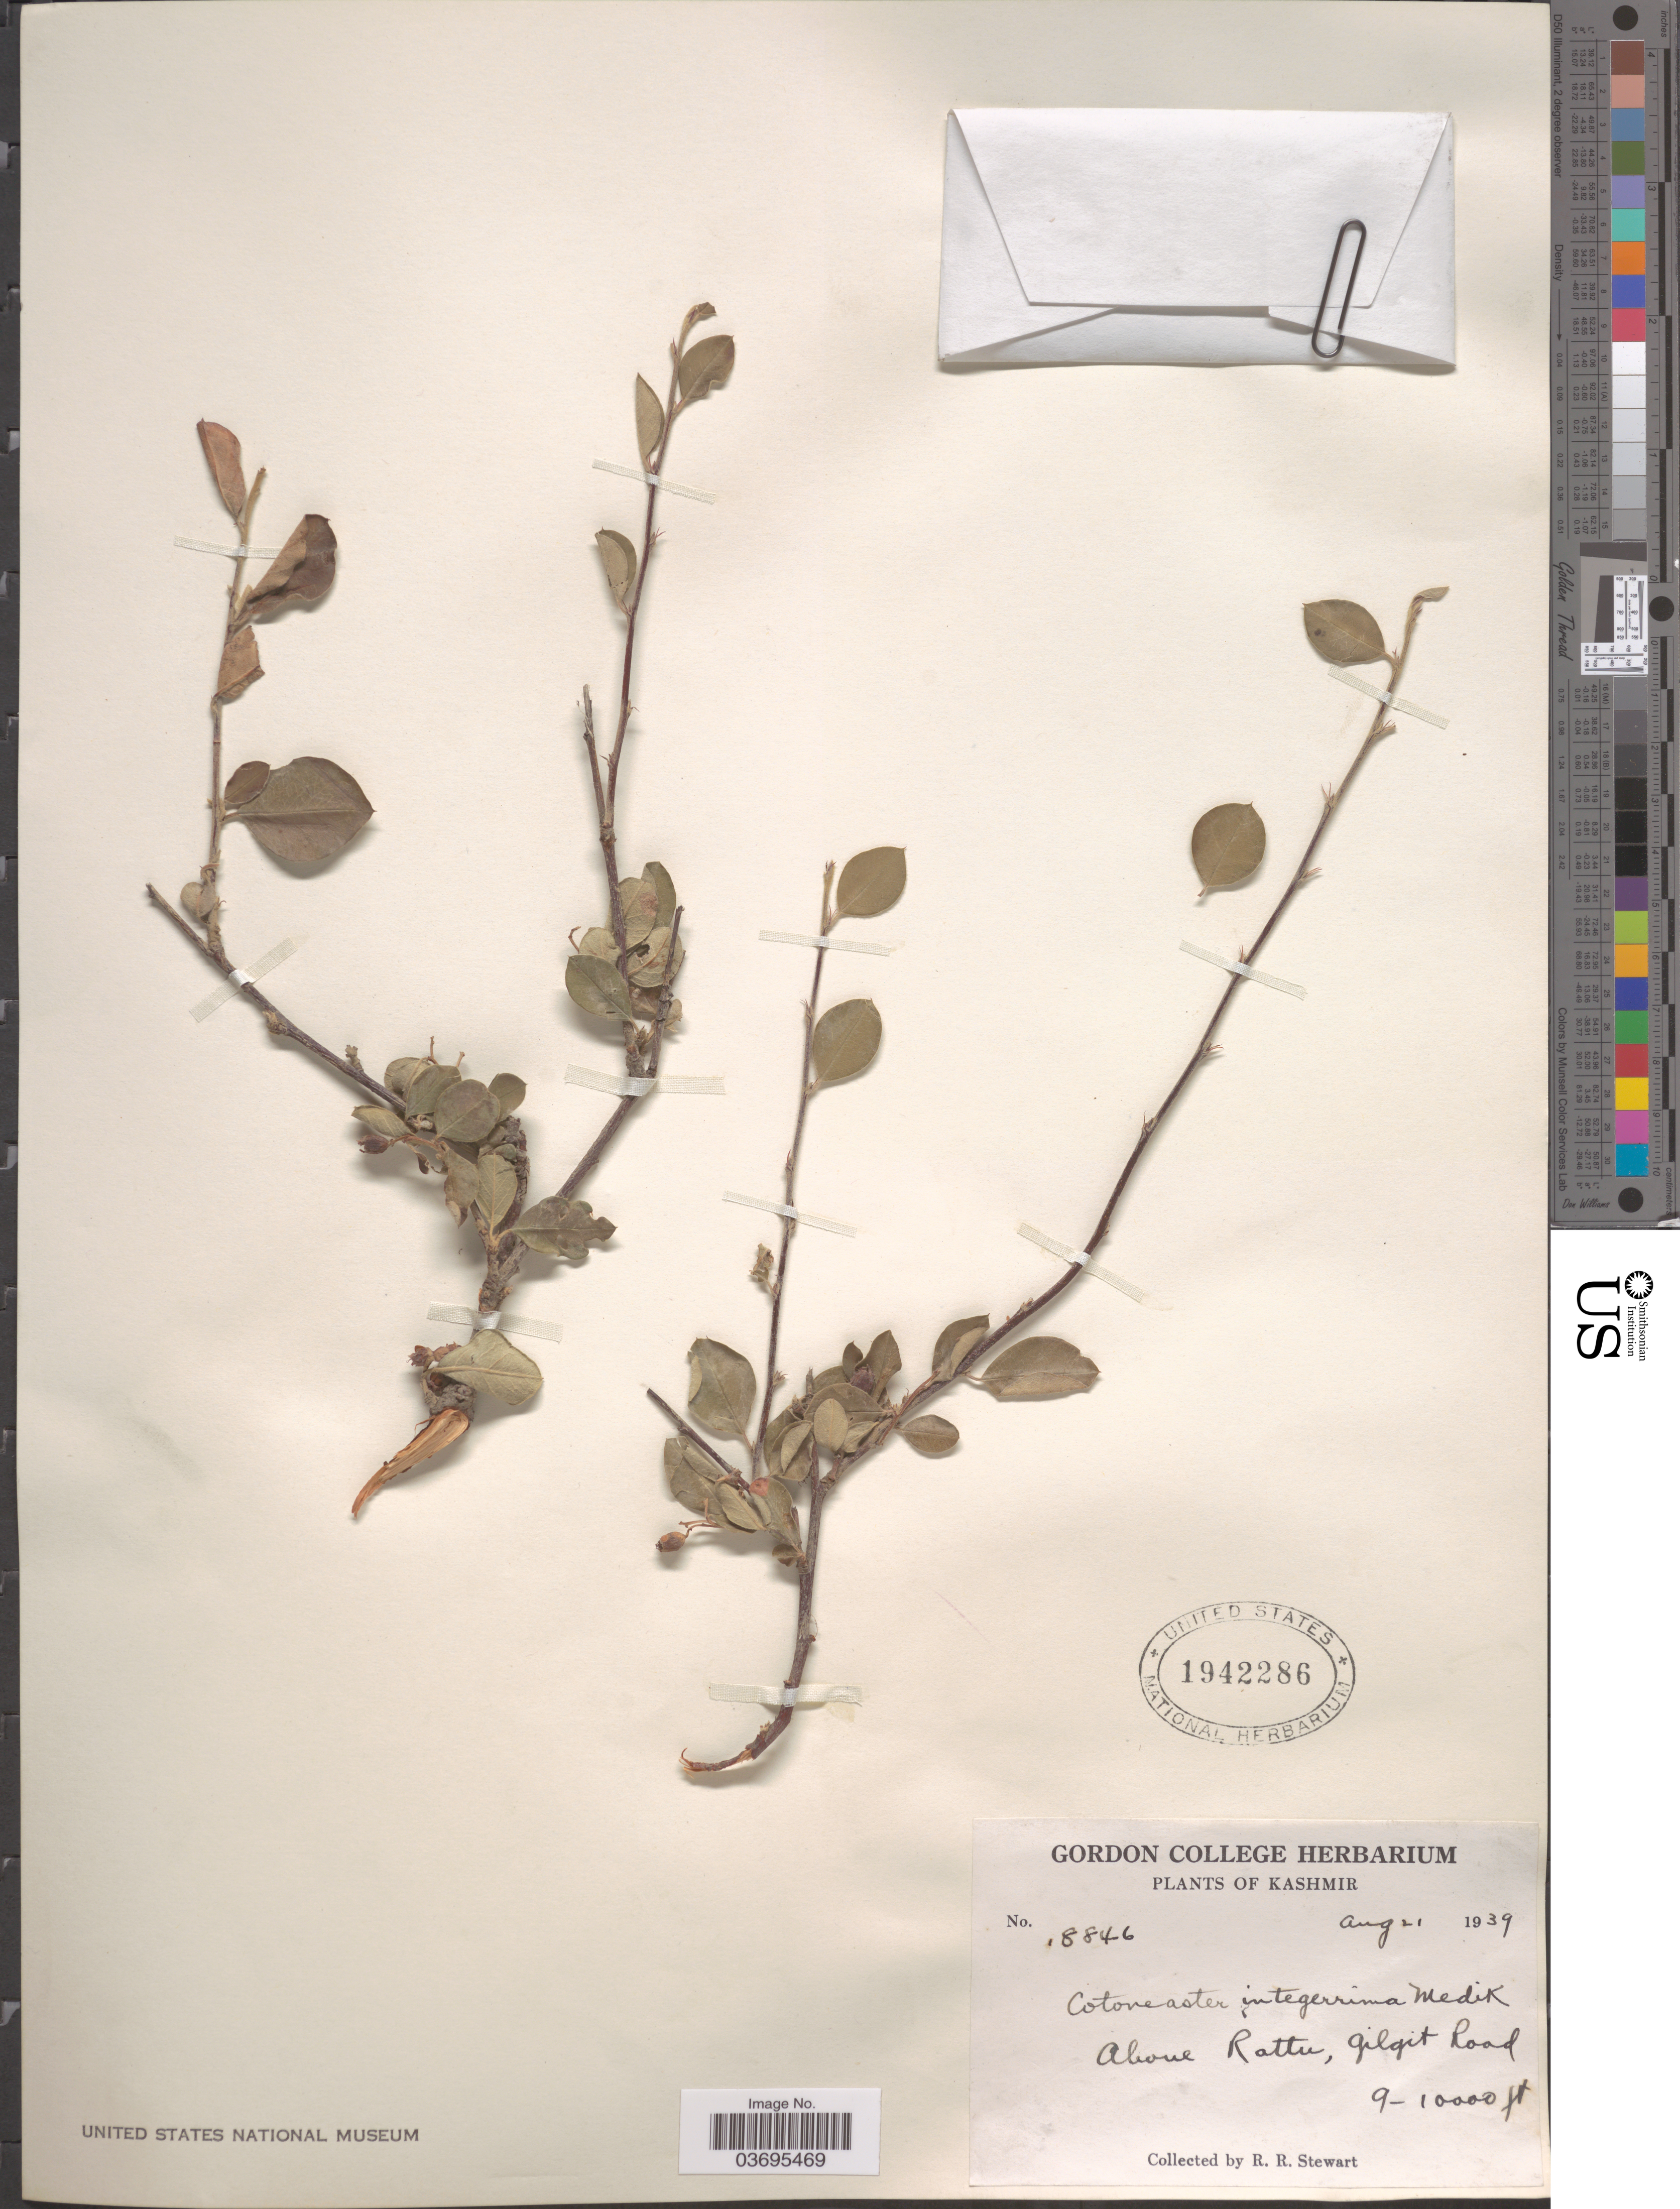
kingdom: Plantae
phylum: Tracheophyta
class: Magnoliopsida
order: Rosales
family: Rosaceae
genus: Cotoneaster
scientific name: Cotoneaster integerrimus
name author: Medik.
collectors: R. Stewart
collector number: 18846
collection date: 1939-08-21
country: Pakistan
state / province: Gilgit-Baltistan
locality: Kashmir. Above Rattu, Gilgit Road.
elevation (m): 2743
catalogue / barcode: US 1942286